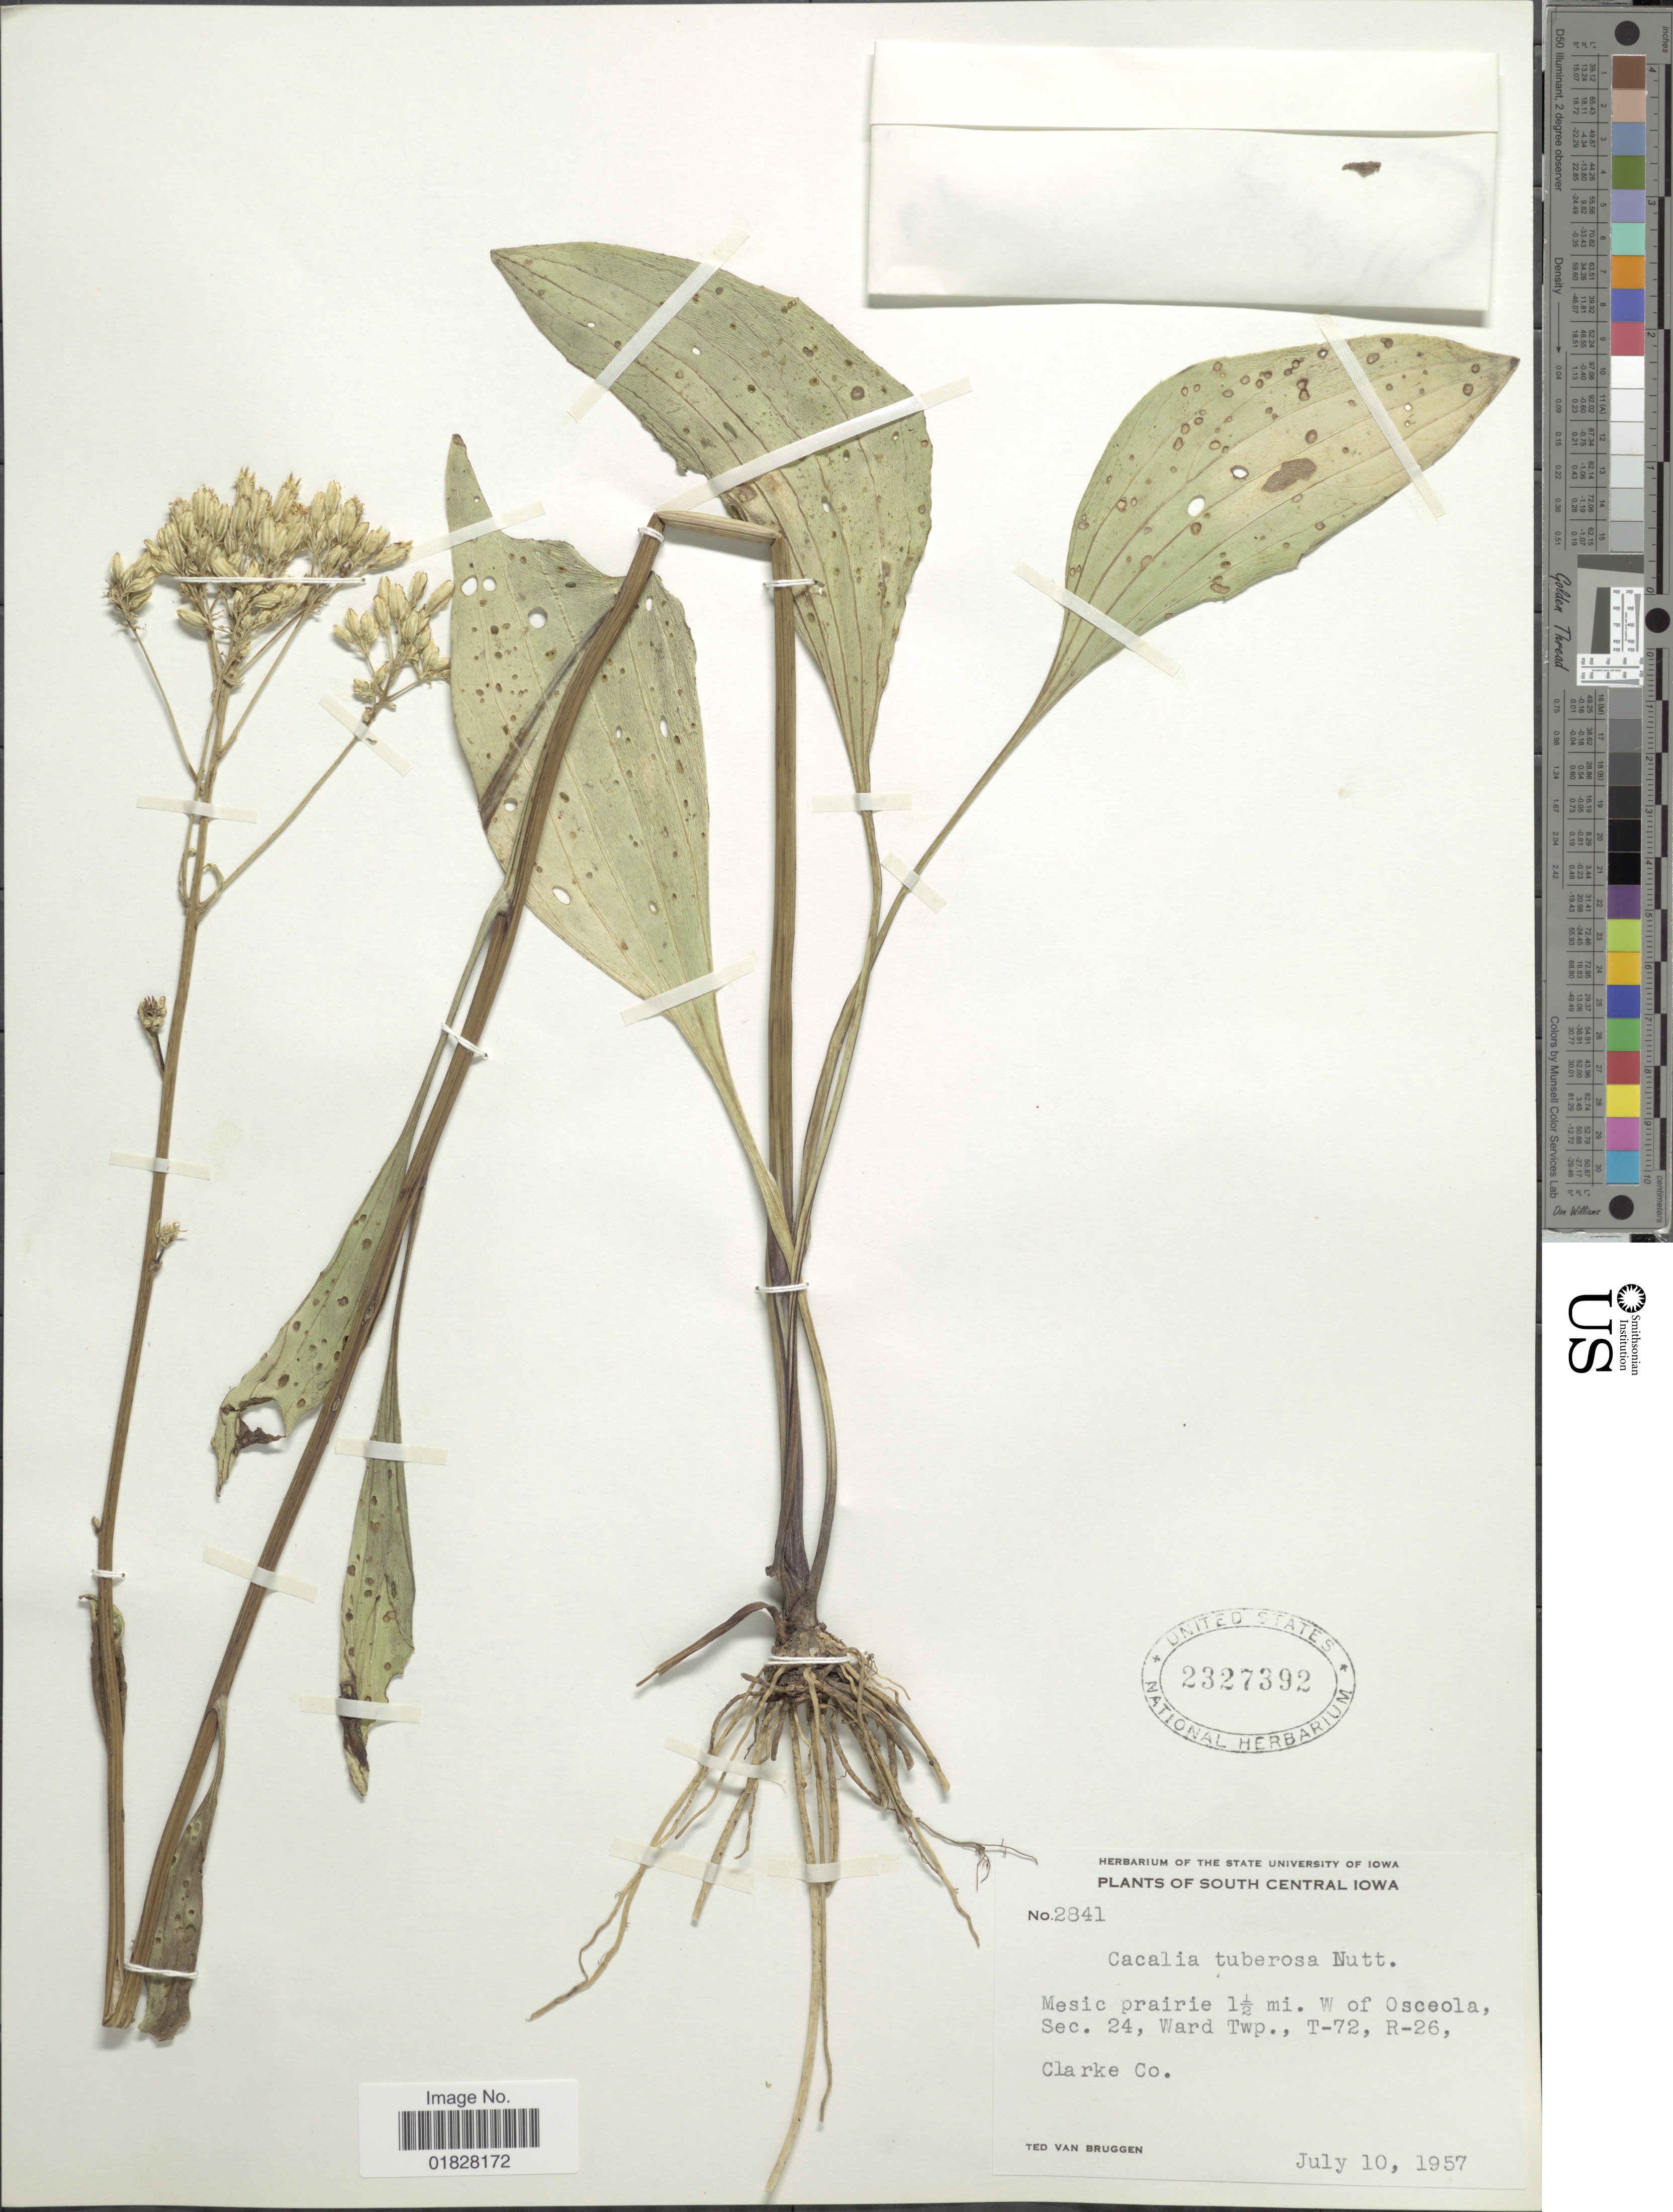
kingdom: Plantae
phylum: Tracheophyta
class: Magnoliopsida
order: Asterales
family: Asteraceae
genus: Arnoglossum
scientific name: Arnoglossum plantagineum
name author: Raf.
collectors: T. van Bruggen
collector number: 2841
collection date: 1957-07-10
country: United States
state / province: Iowa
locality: South Central Iowa. Mesic prairie 1½ mi. W of Osceola, Sec. 24, Ward Twp., T-72, R-26, Clarke Co.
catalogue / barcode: US 2327392